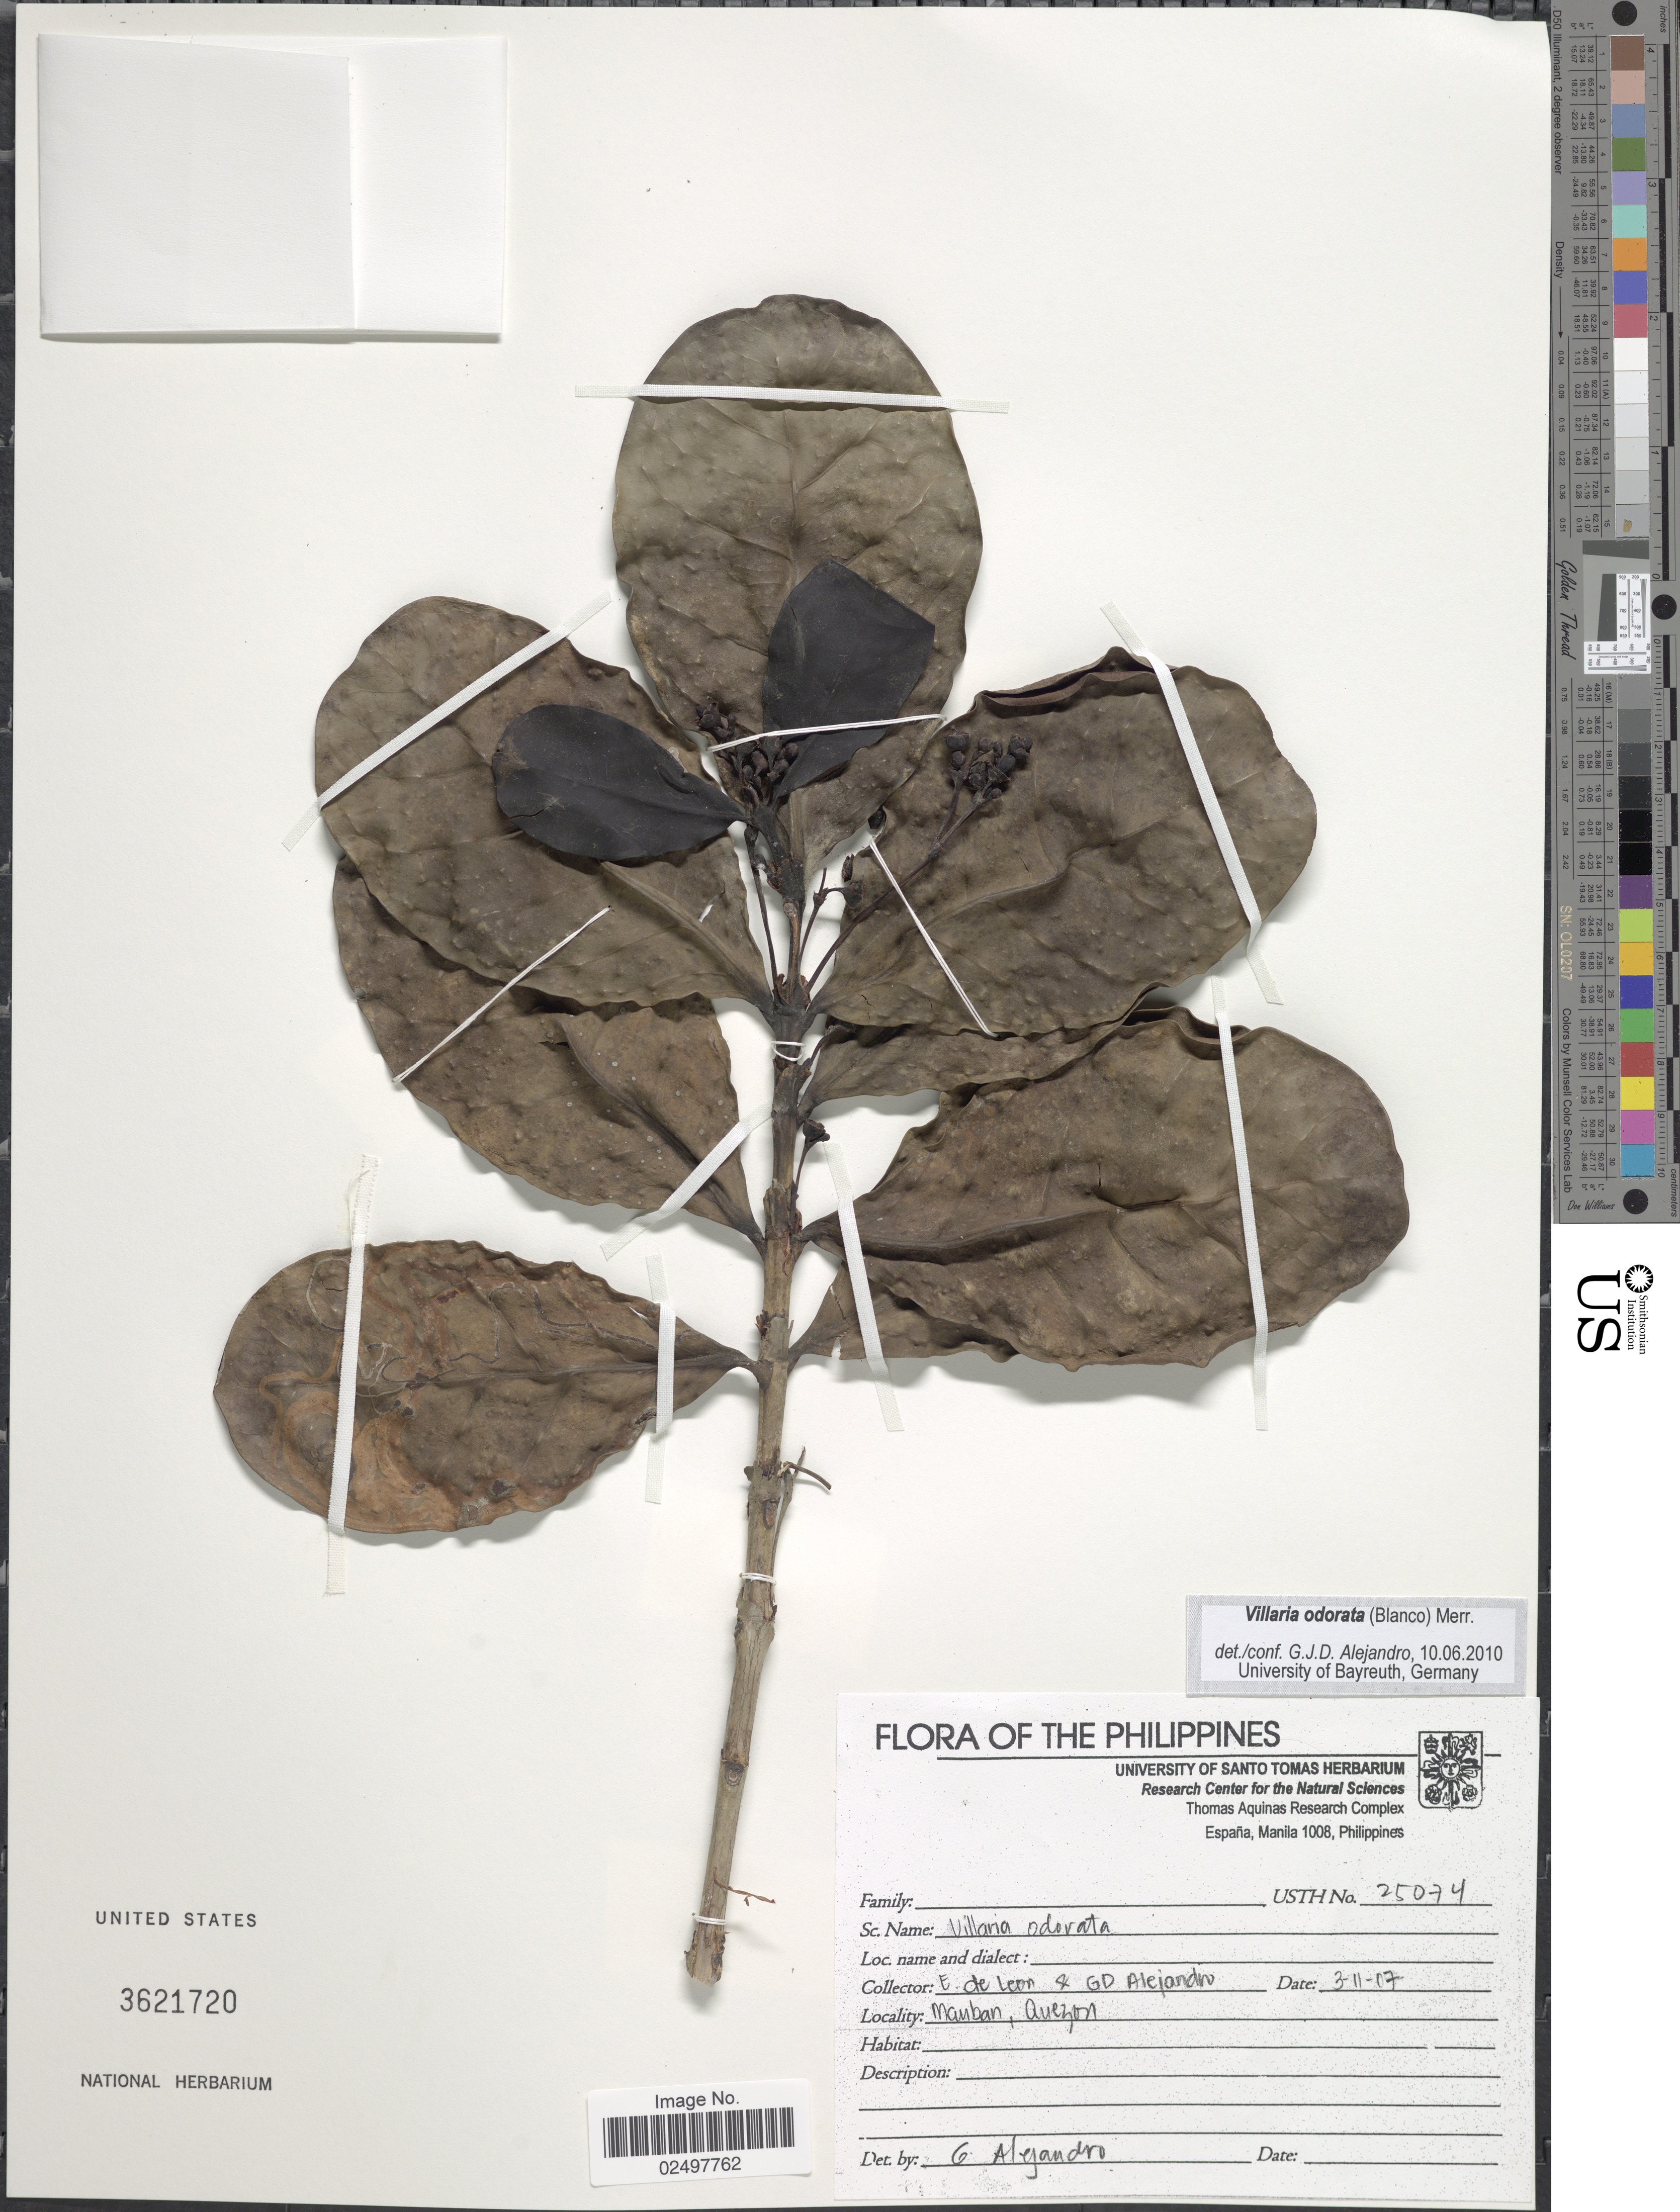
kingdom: Plantae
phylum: Tracheophyta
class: Magnoliopsida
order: Gentianales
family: Rubiaceae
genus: Villaria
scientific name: Villaria odorata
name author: (Blanco) Merr.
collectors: E. de Leon & G. J. D. Alejandro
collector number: USTH25074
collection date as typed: Transcribed d/m/y: 3/11/7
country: Philippines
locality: Mauban, Quezon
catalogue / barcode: US 3621720